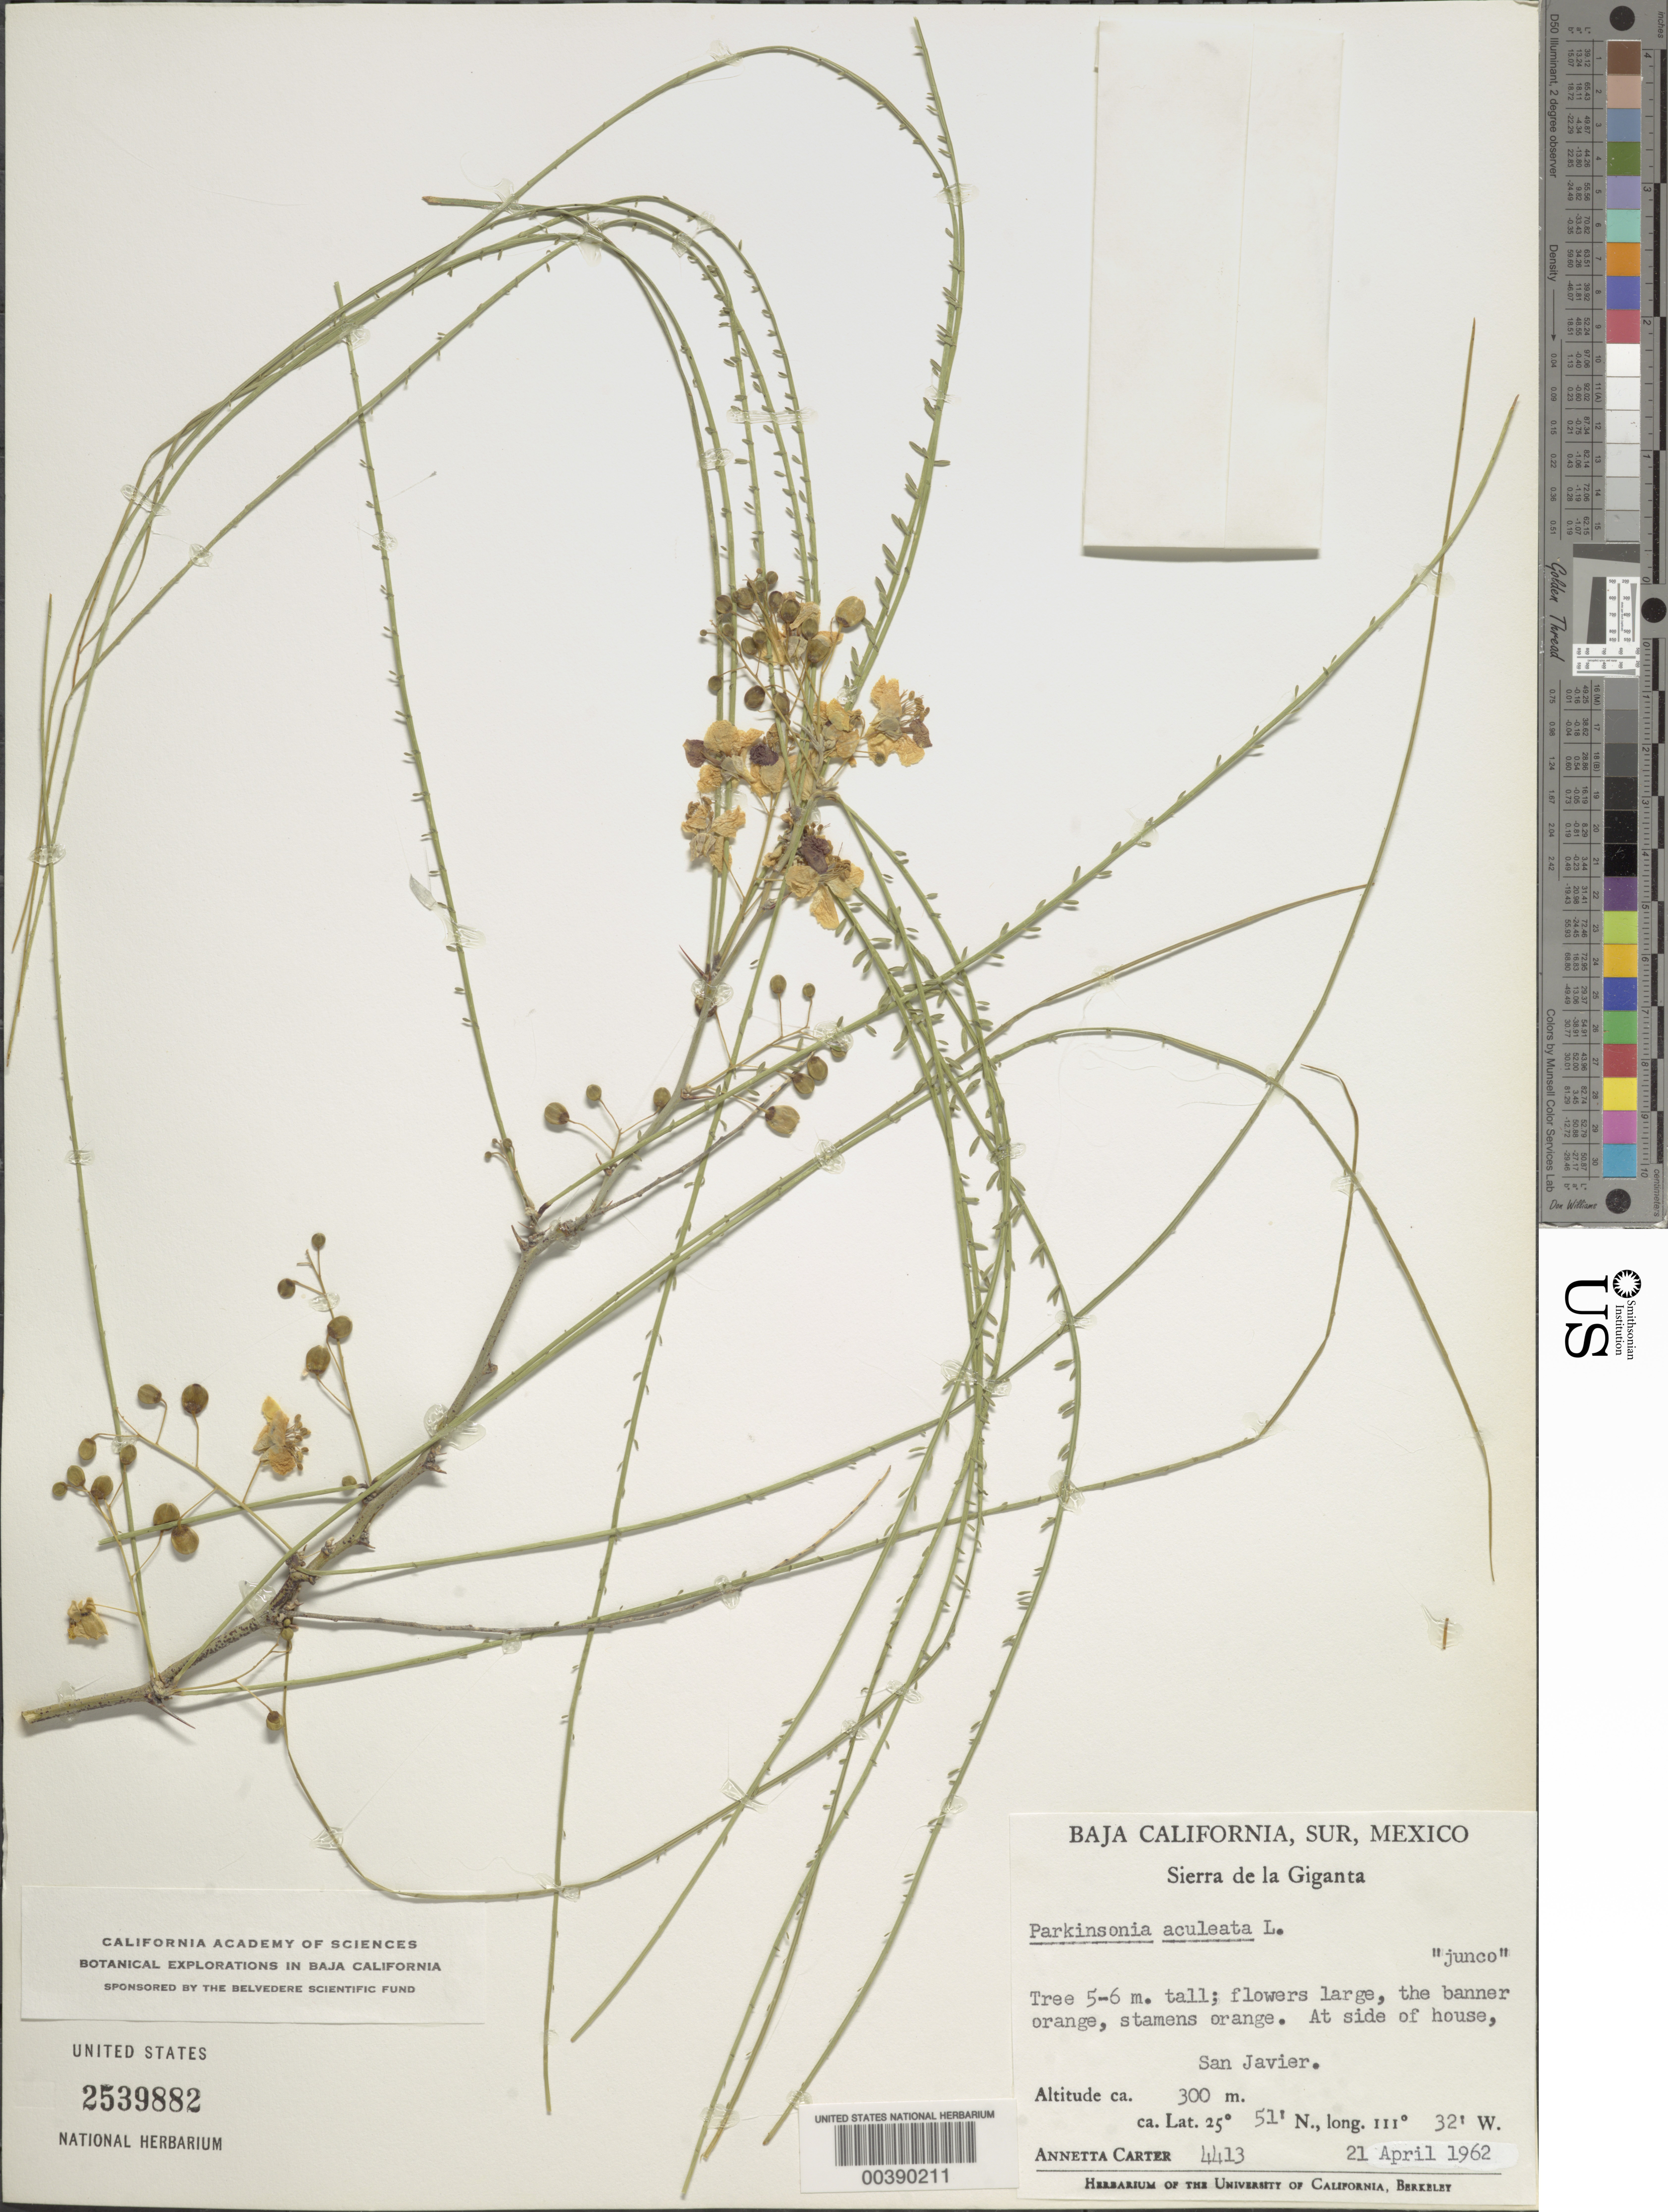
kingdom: Plantae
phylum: Tracheophyta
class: Magnoliopsida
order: Fabales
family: Fabaceae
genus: Parkinsonia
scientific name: Parkinsonia aculeata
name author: L.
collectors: A. M. Carter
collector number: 4413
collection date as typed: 21 Apr 1962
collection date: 1962-04-21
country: Mexico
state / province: Baja California Sur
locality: San javier, at side of house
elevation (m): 300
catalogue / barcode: US 2539882